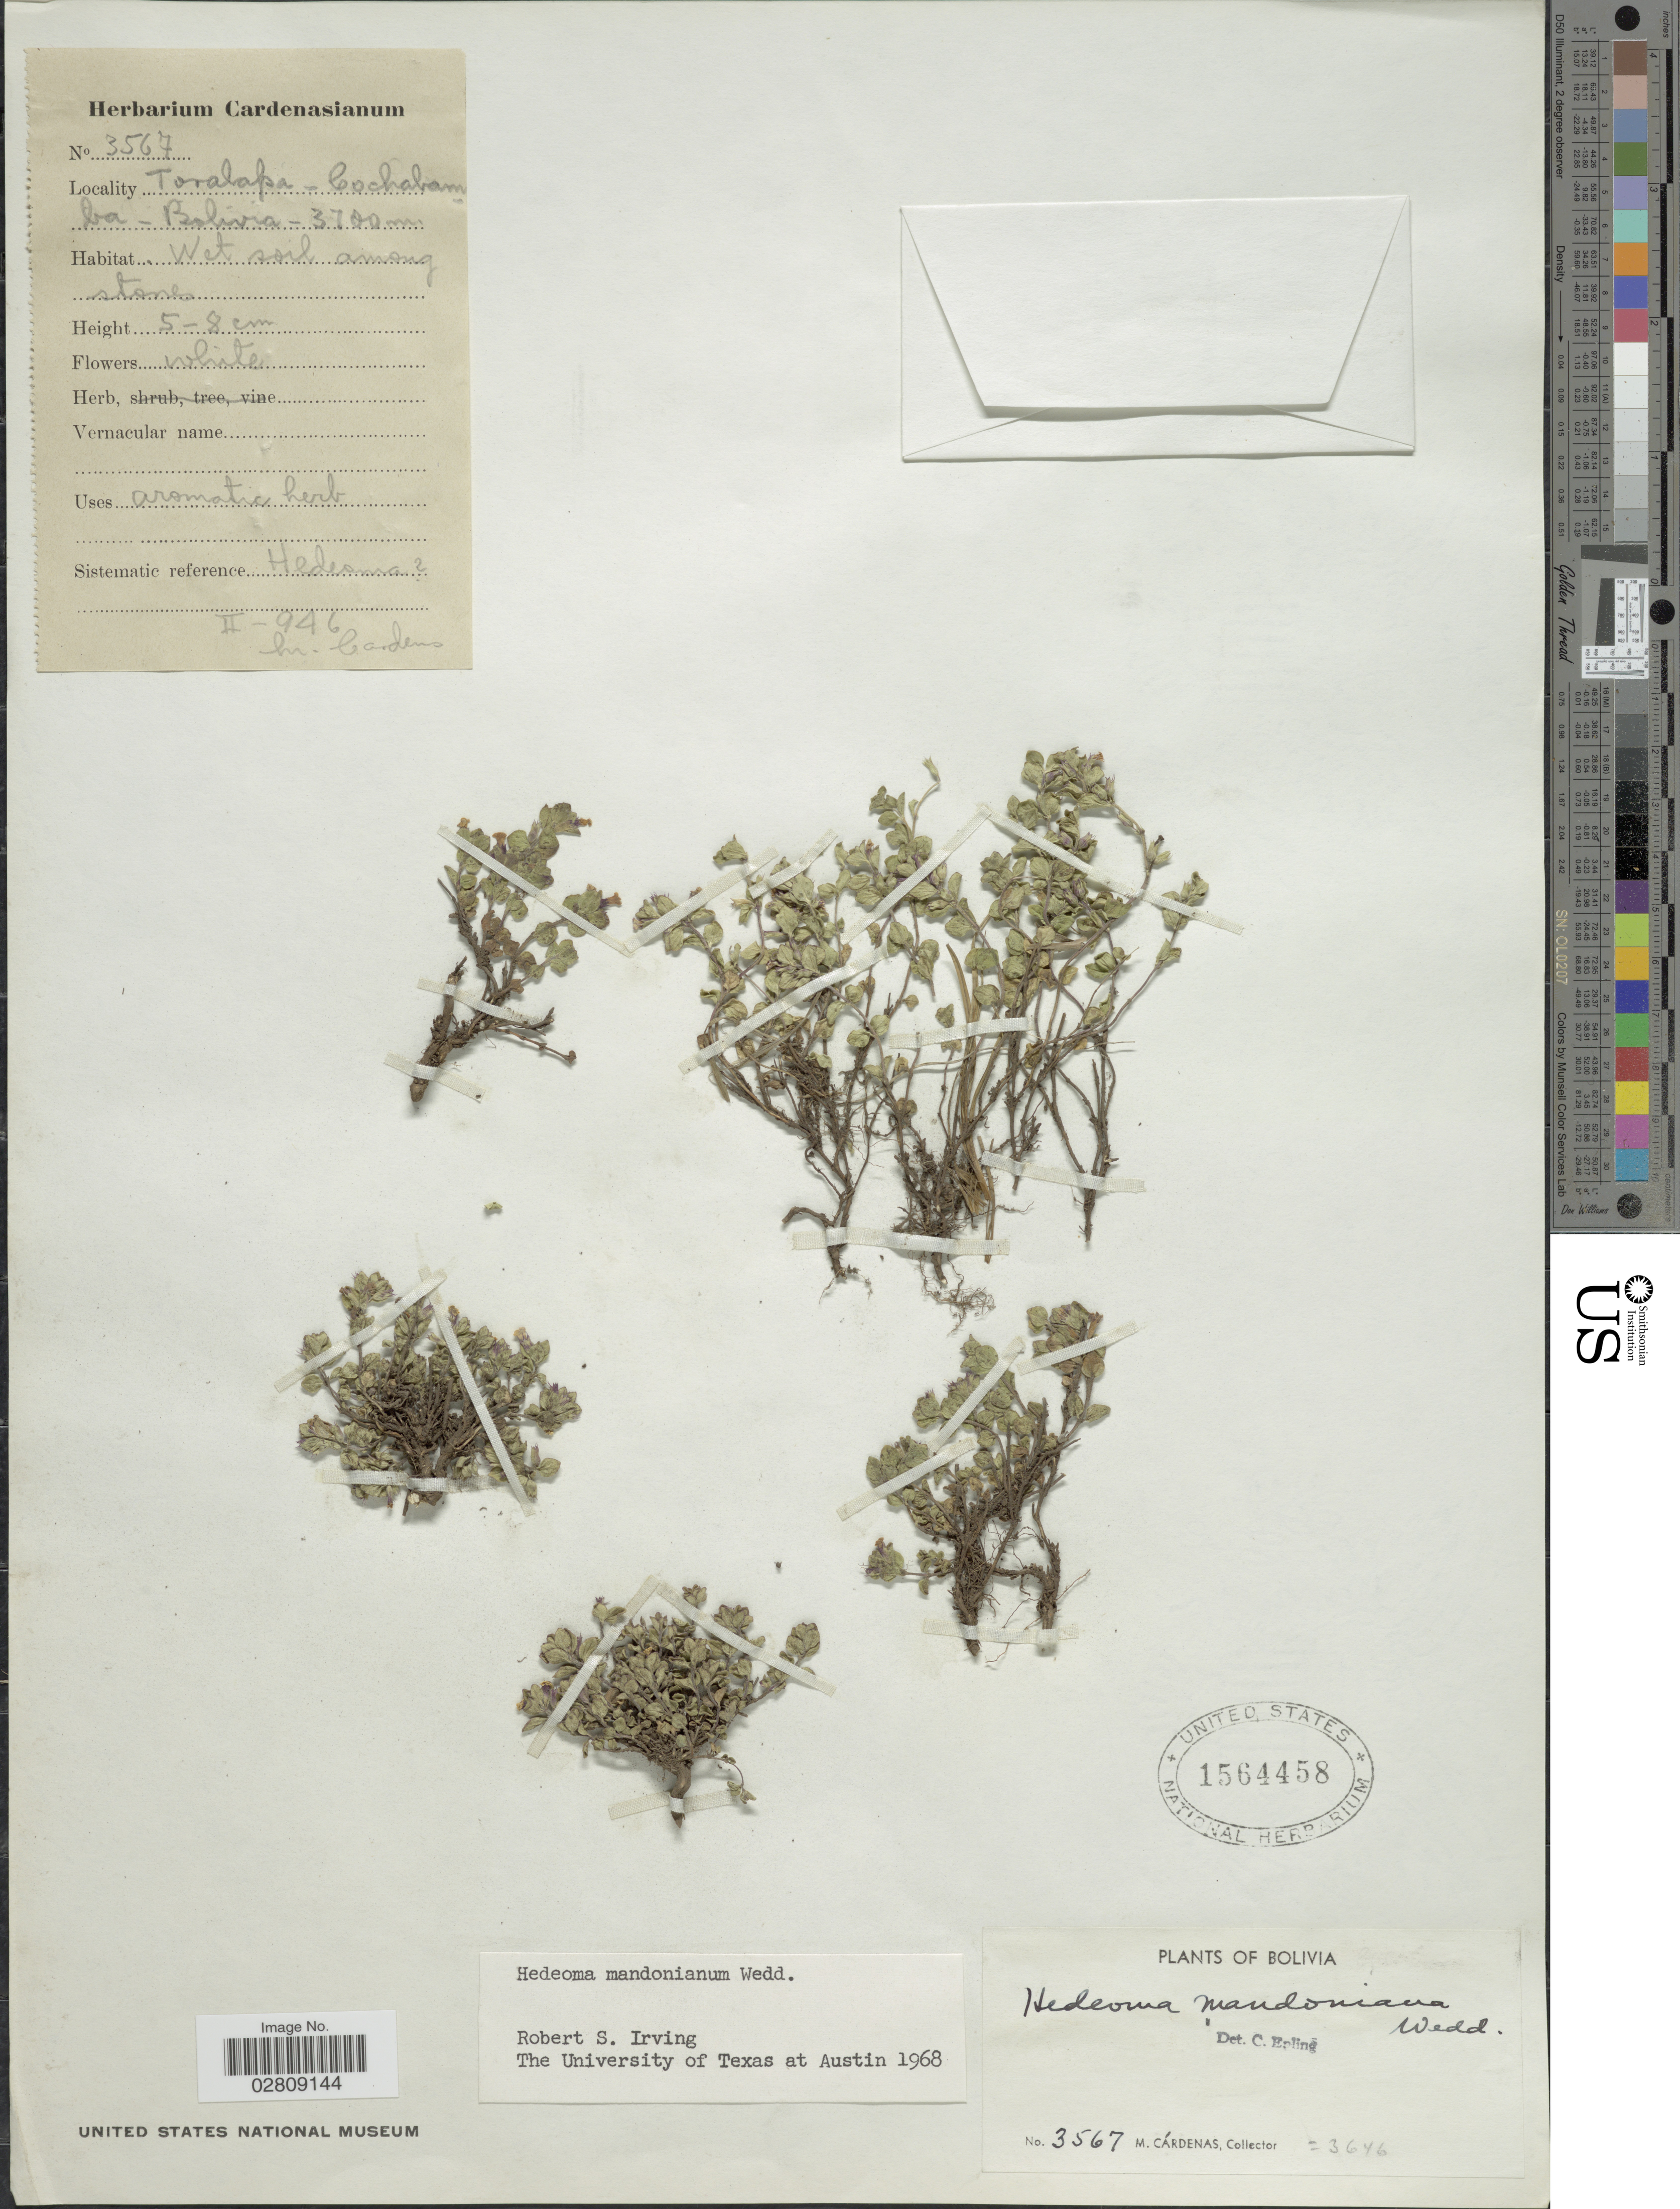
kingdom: Plantae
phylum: Tracheophyta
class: Magnoliopsida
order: Lamiales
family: Lamiaceae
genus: Hedeoma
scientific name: Hedeoma mandoniana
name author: Wedd.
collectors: M. Cárdenas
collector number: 3567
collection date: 1946-02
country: Bolivia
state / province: Cochabamba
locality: Toralapa.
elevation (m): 3700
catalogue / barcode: US 1564458